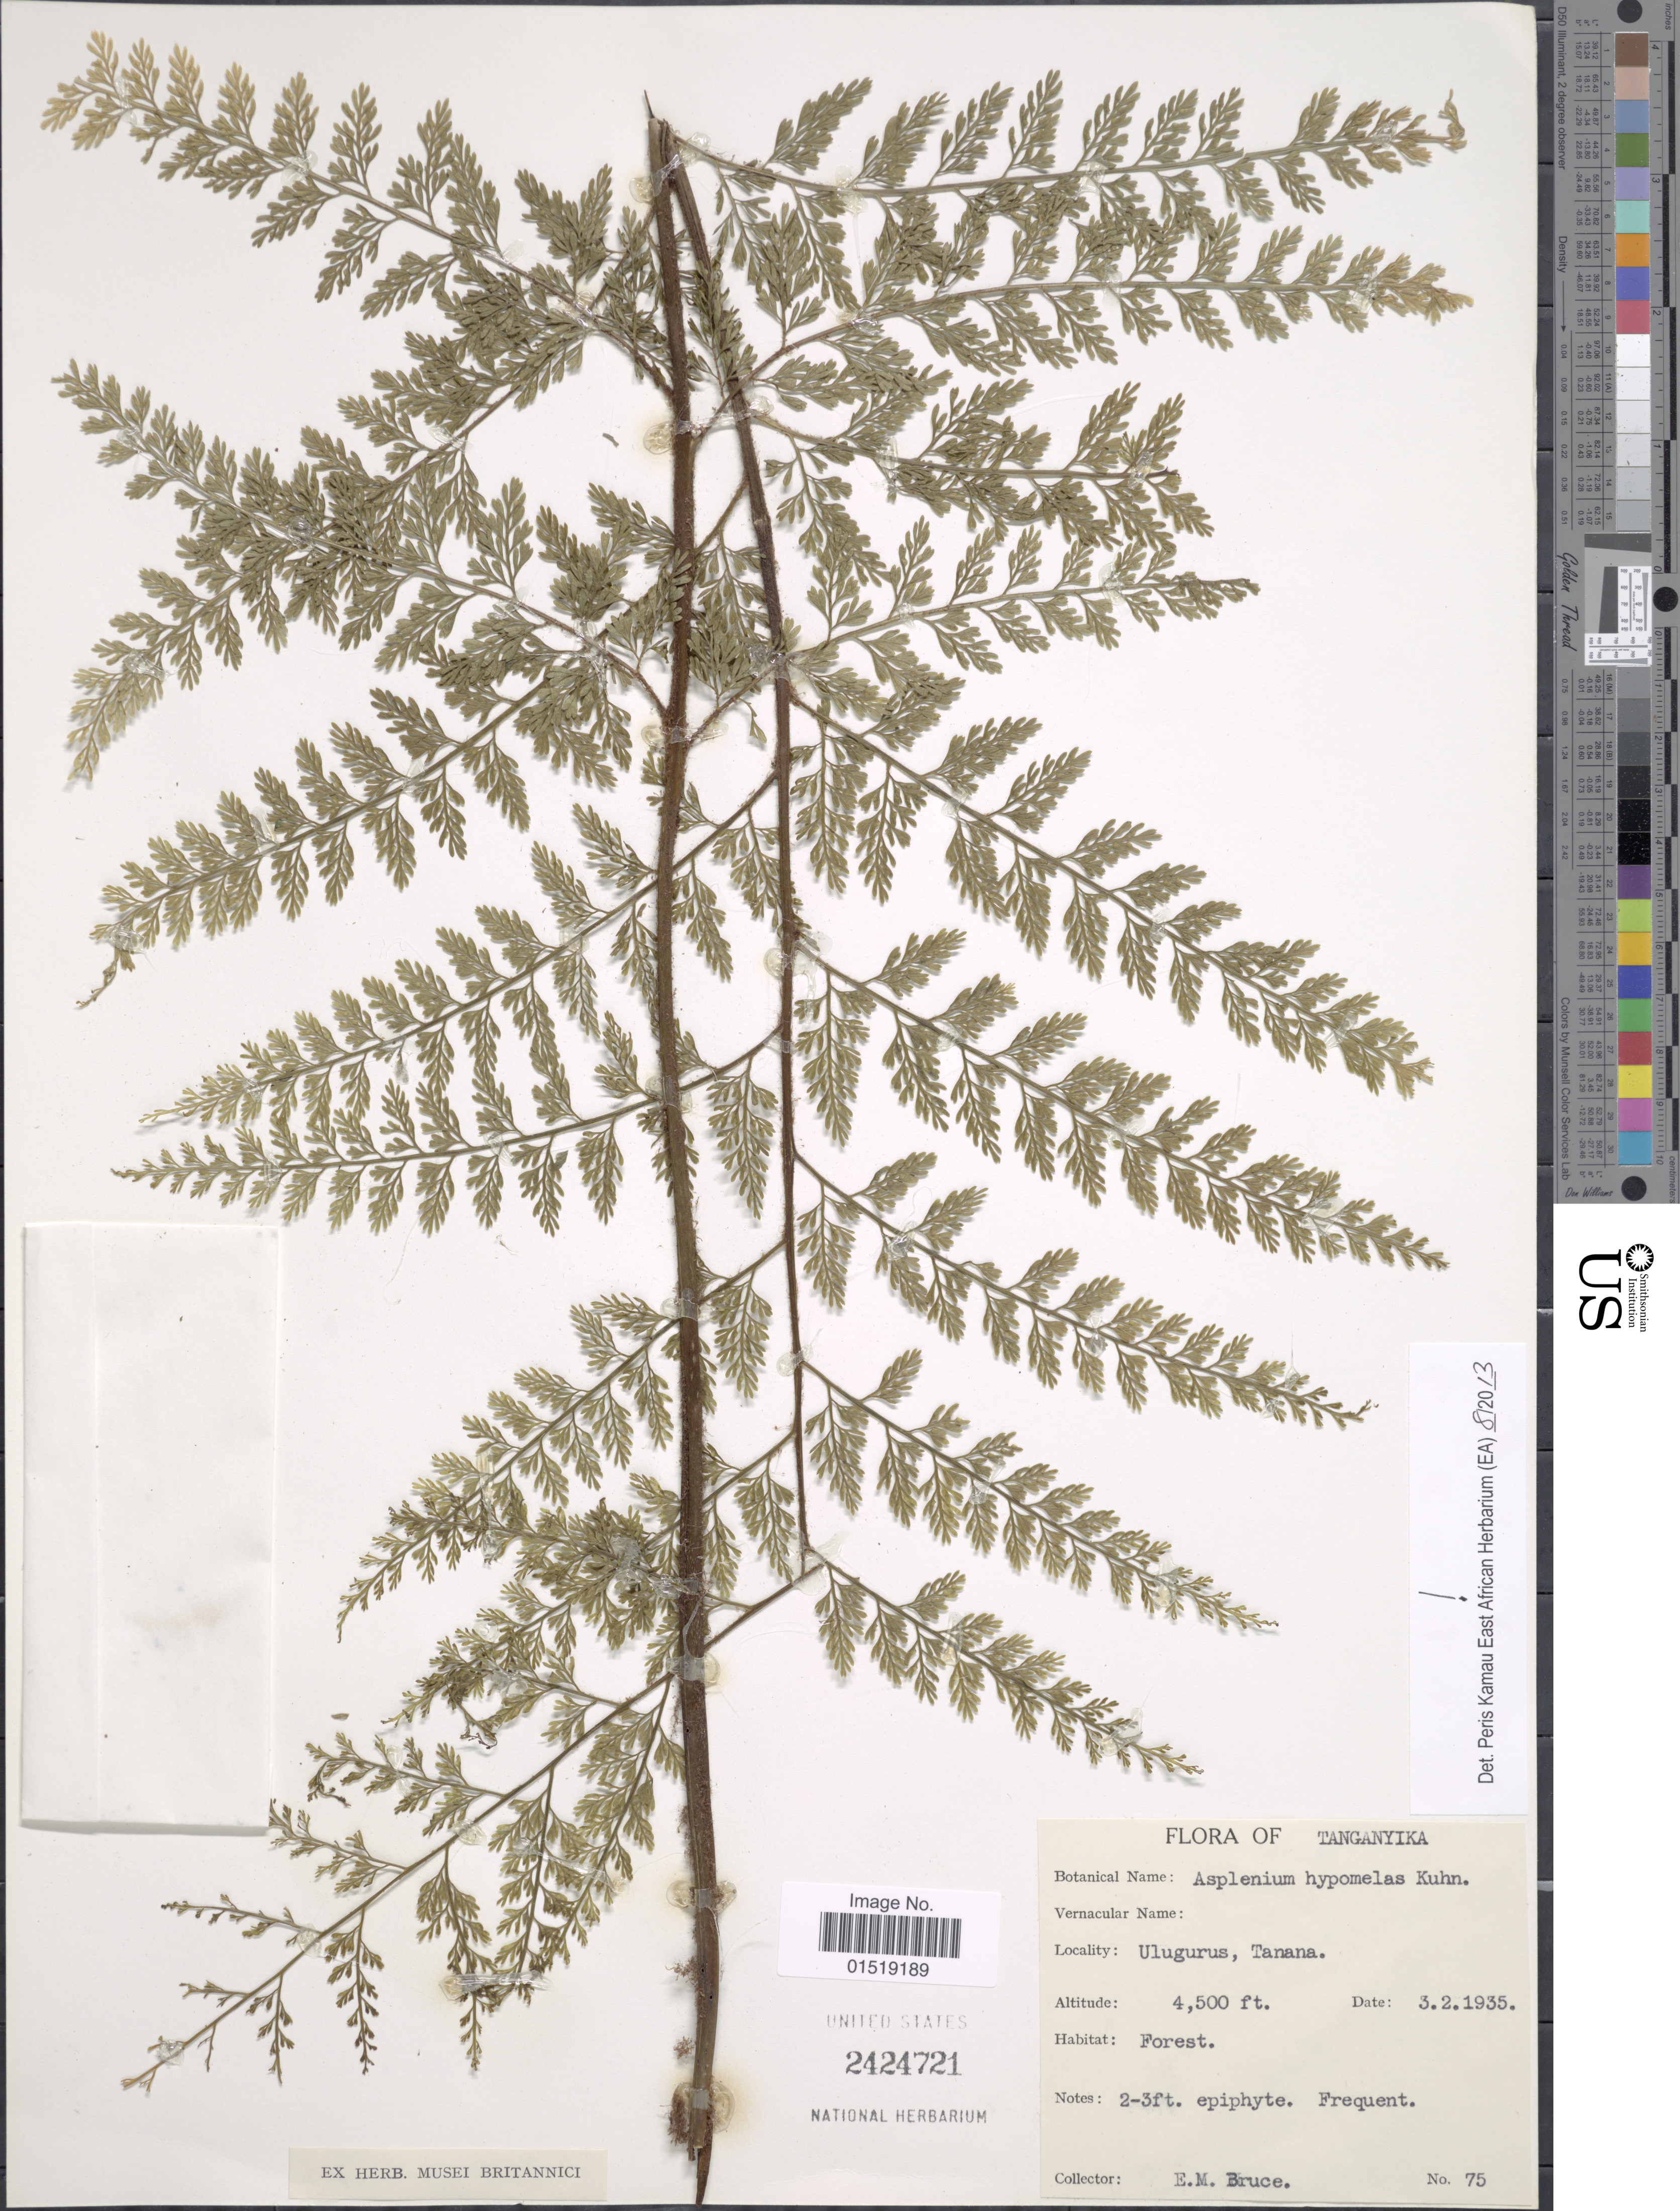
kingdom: Plantae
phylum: Tracheophyta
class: Polypodiopsida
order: Polypodiales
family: Aspleniaceae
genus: Asplenium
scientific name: Asplenium hypomelas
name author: Kuhn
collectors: E. Bruce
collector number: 75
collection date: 1935-02-03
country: Tanzania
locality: Tanganyika. Ulugurus, Tanana.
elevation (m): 1372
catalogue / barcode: US 2424721